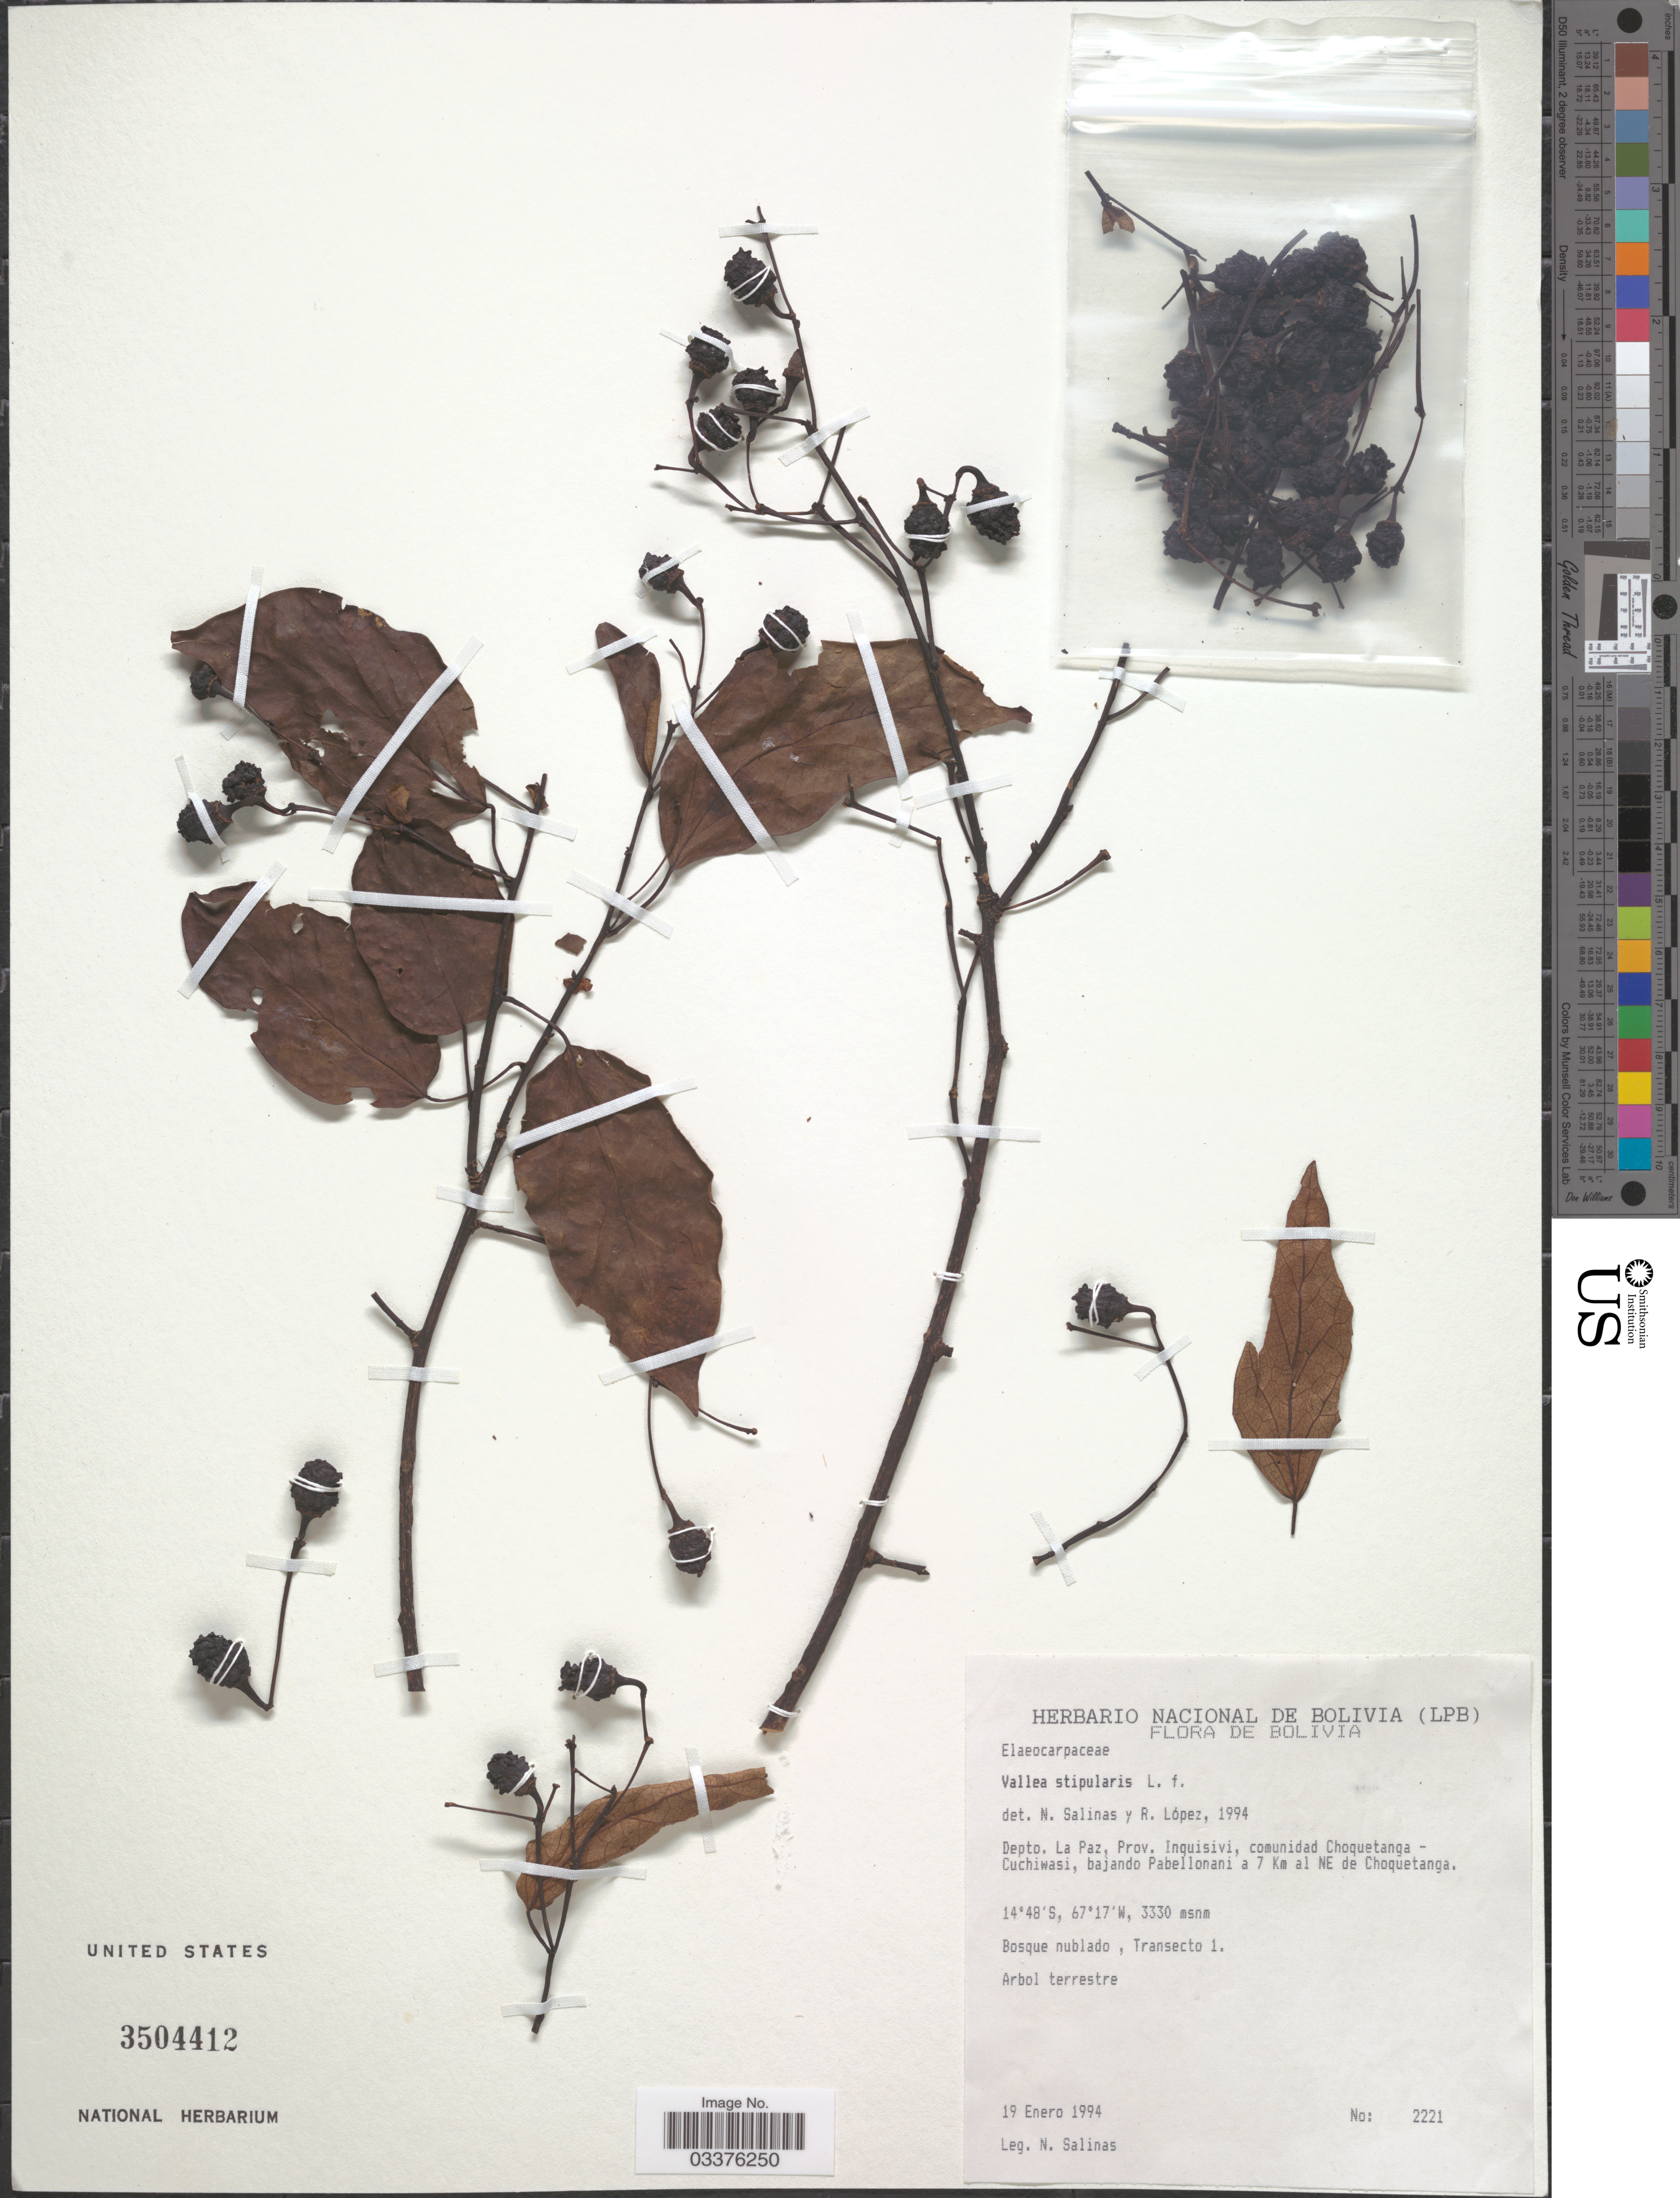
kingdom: Plantae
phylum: Tracheophyta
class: Magnoliopsida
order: Oxalidales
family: Elaeocarpaceae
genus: Vallea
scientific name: Vallea stipularis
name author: L. f.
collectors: N. Salinas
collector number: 2221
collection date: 1994-01-19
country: Bolivia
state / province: La Paz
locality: Depto. La Paz, Prov. Inquisivi, comunidad Choquetanga - Cuchiwasi, bajando Pabellonani a 7 Km al NE de Choquetanga.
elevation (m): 3330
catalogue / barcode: US 3504412